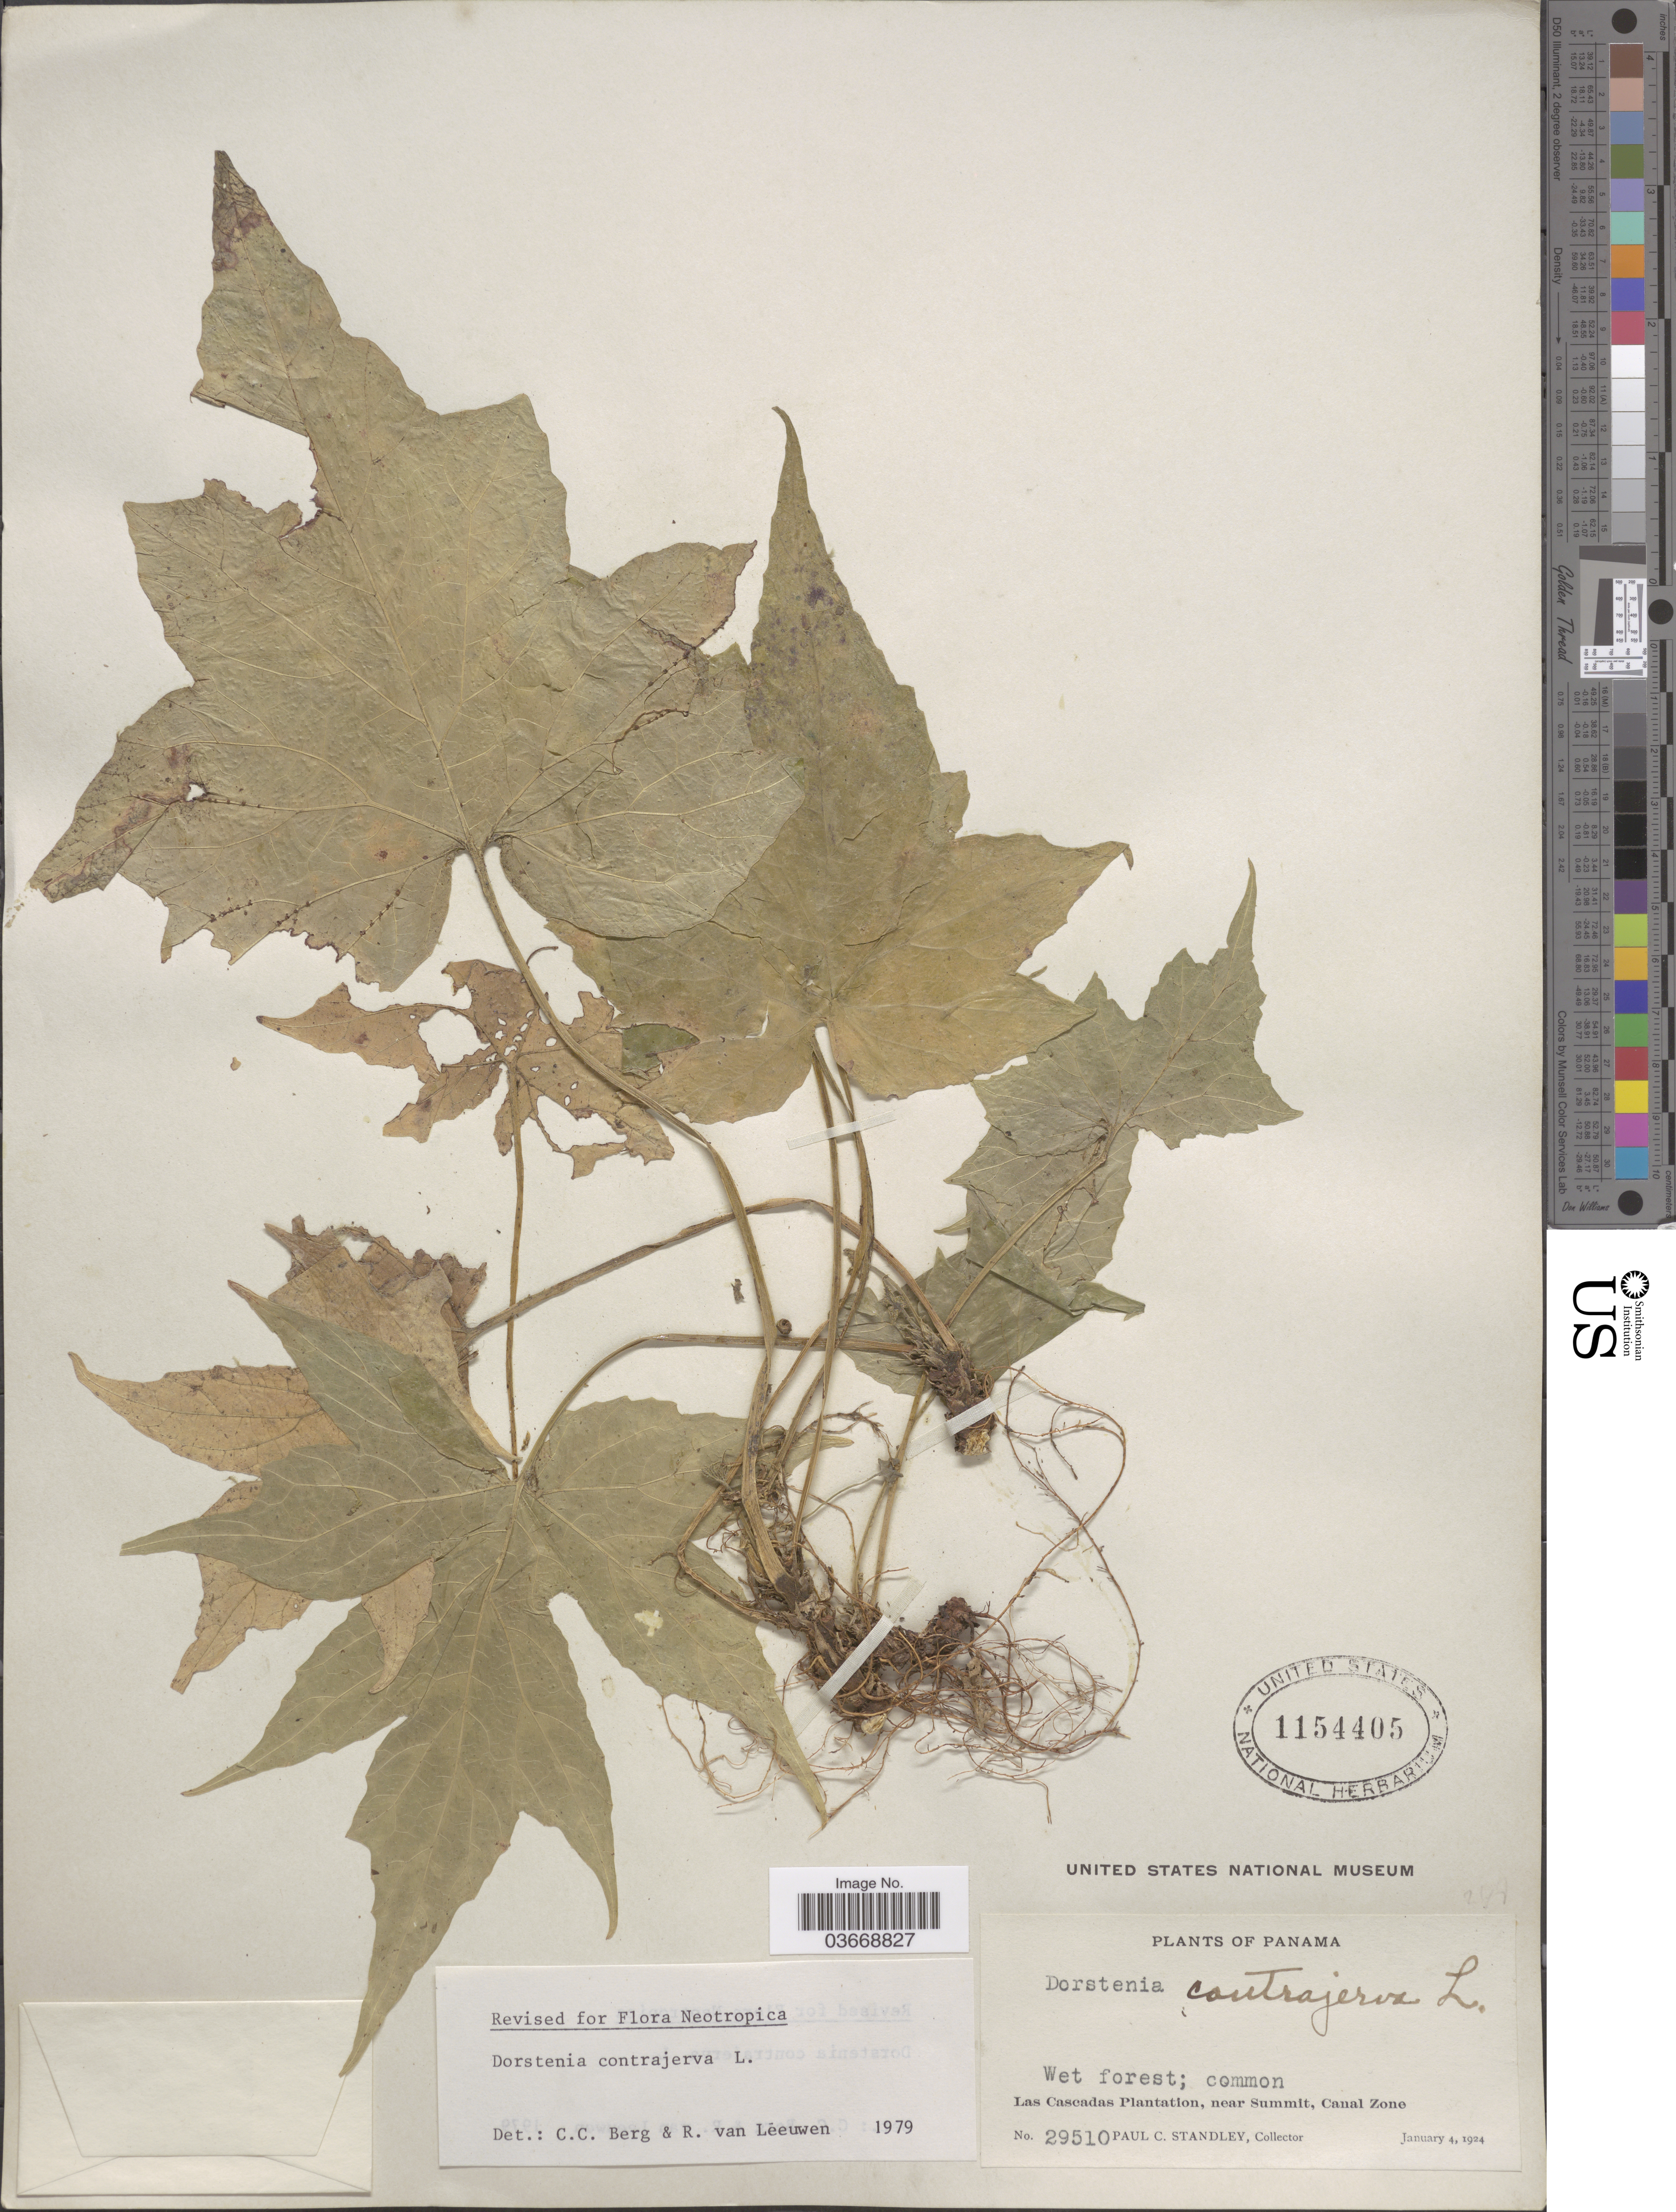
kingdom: Plantae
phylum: Tracheophyta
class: Magnoliopsida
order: Rosales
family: Moraceae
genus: Dorstenia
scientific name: Dorstenia contrajerva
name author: L.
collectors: P. C. Standley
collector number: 29510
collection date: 1924-01-04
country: Panama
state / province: Colón / Panamá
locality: Las Cascadas Plantation, near Summit, Canal Zone.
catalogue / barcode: US 1154405